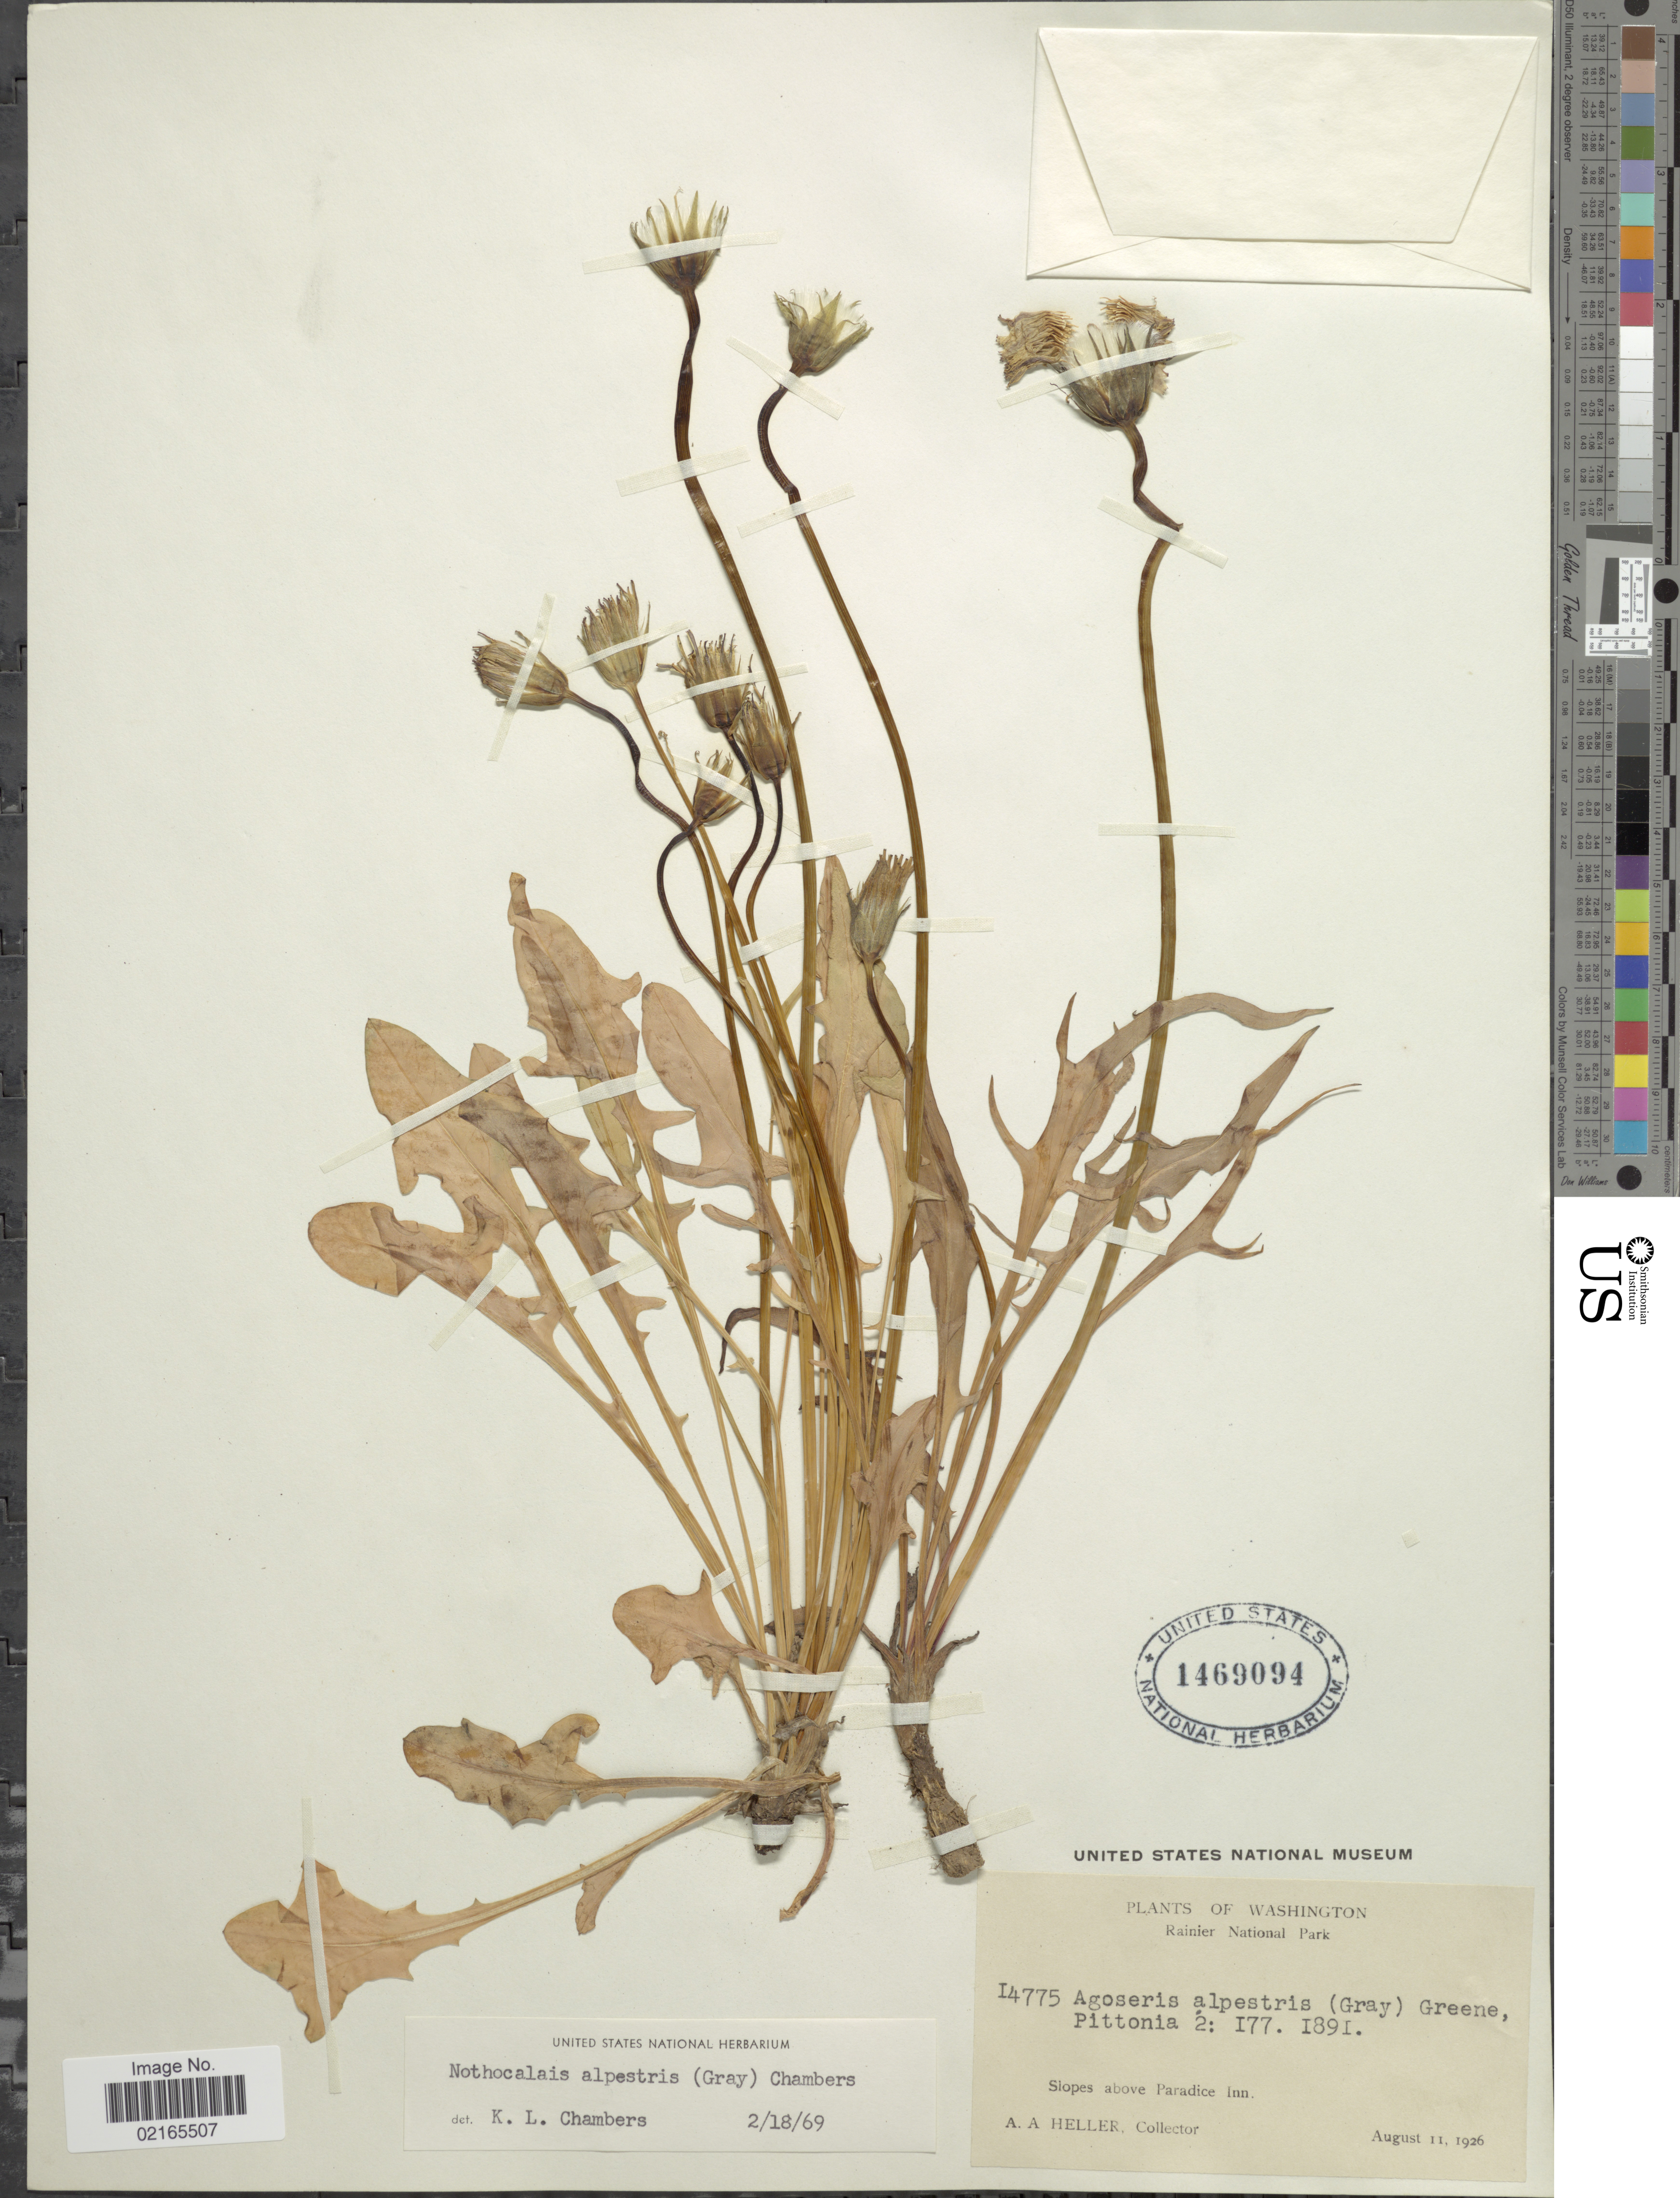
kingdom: Plantae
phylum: Tracheophyta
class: Magnoliopsida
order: Asterales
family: Asteraceae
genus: Nothocalais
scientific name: Nothocalais alpestris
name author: (A. Gray) K.L. Chambers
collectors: A. A. Heller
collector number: I4775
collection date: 1926-08-11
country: United States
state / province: Washington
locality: Rainier National Park, slopes above Paradice Inn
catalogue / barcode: US 1469094